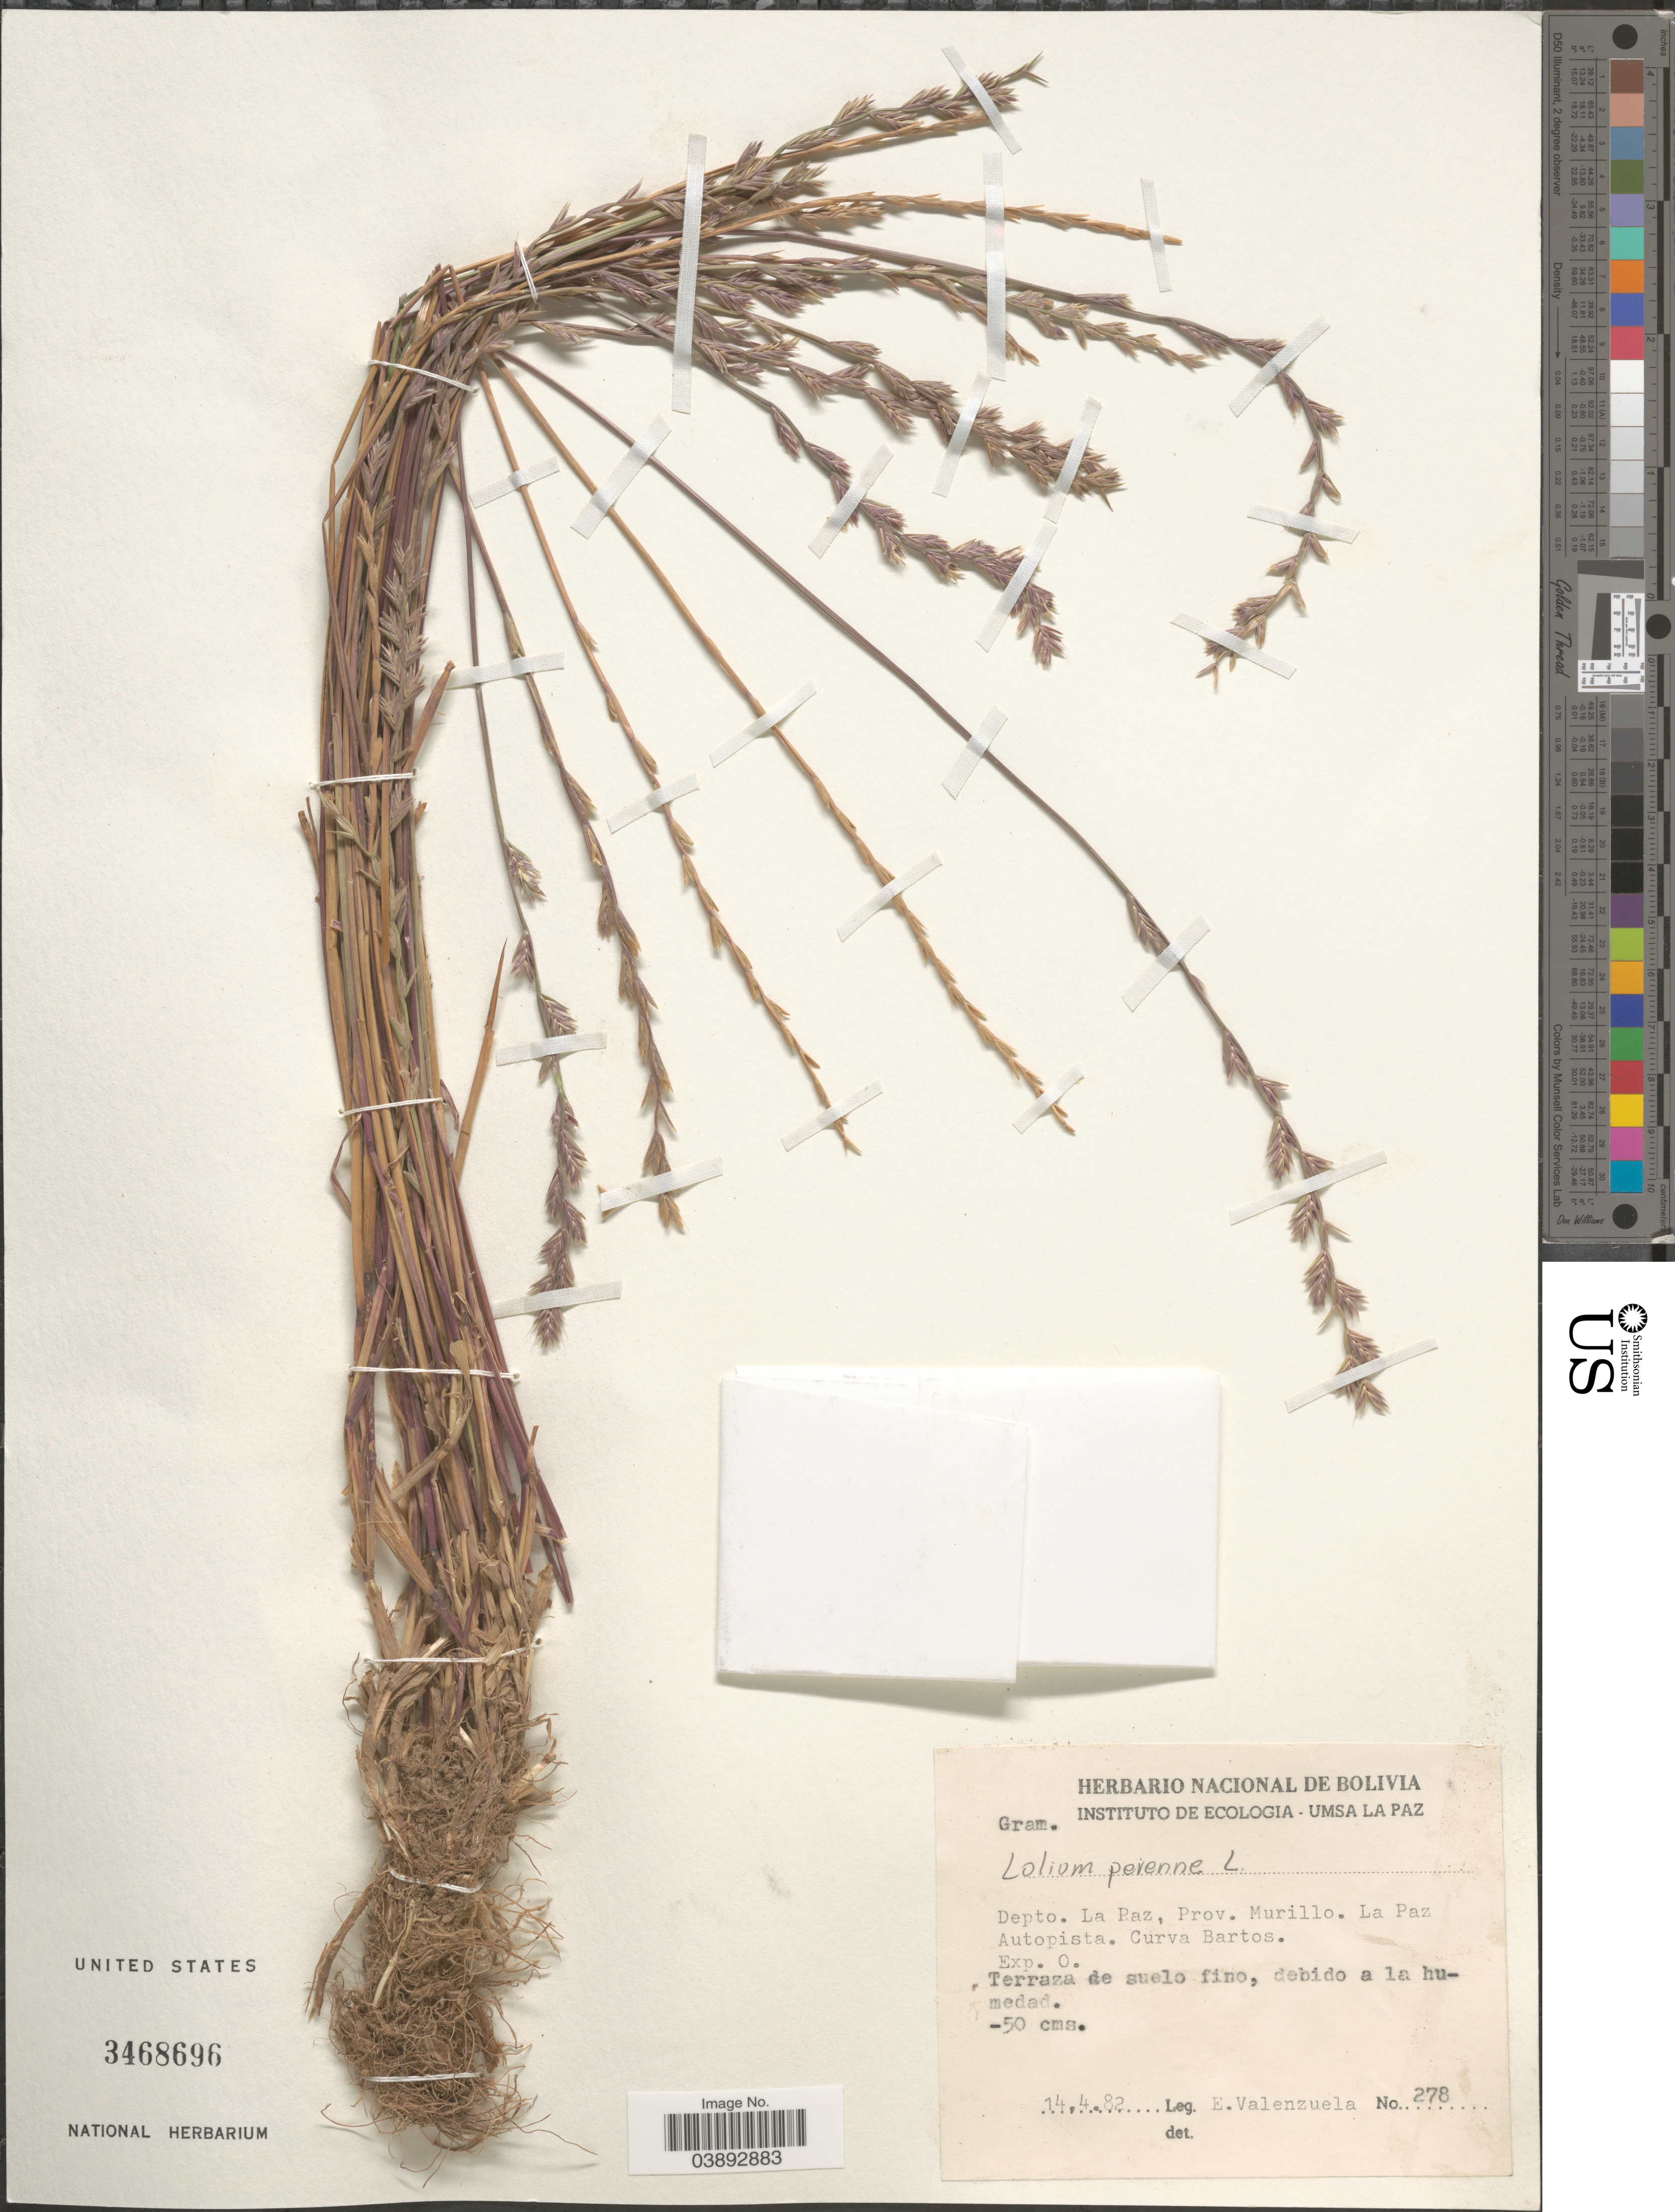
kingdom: Plantae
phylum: Tracheophyta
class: Liliopsida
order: Poales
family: Poaceae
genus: Lolium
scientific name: Lolium perenne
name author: L.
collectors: E. Valenzuela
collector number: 278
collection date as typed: Transcribed d/m/y: 14/4/82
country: Bolivia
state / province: La Paz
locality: Depto. La Paz, Prov. Murillo. La Paz Autopista. Curva Bartos. Exp. O.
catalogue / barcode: US 3468696